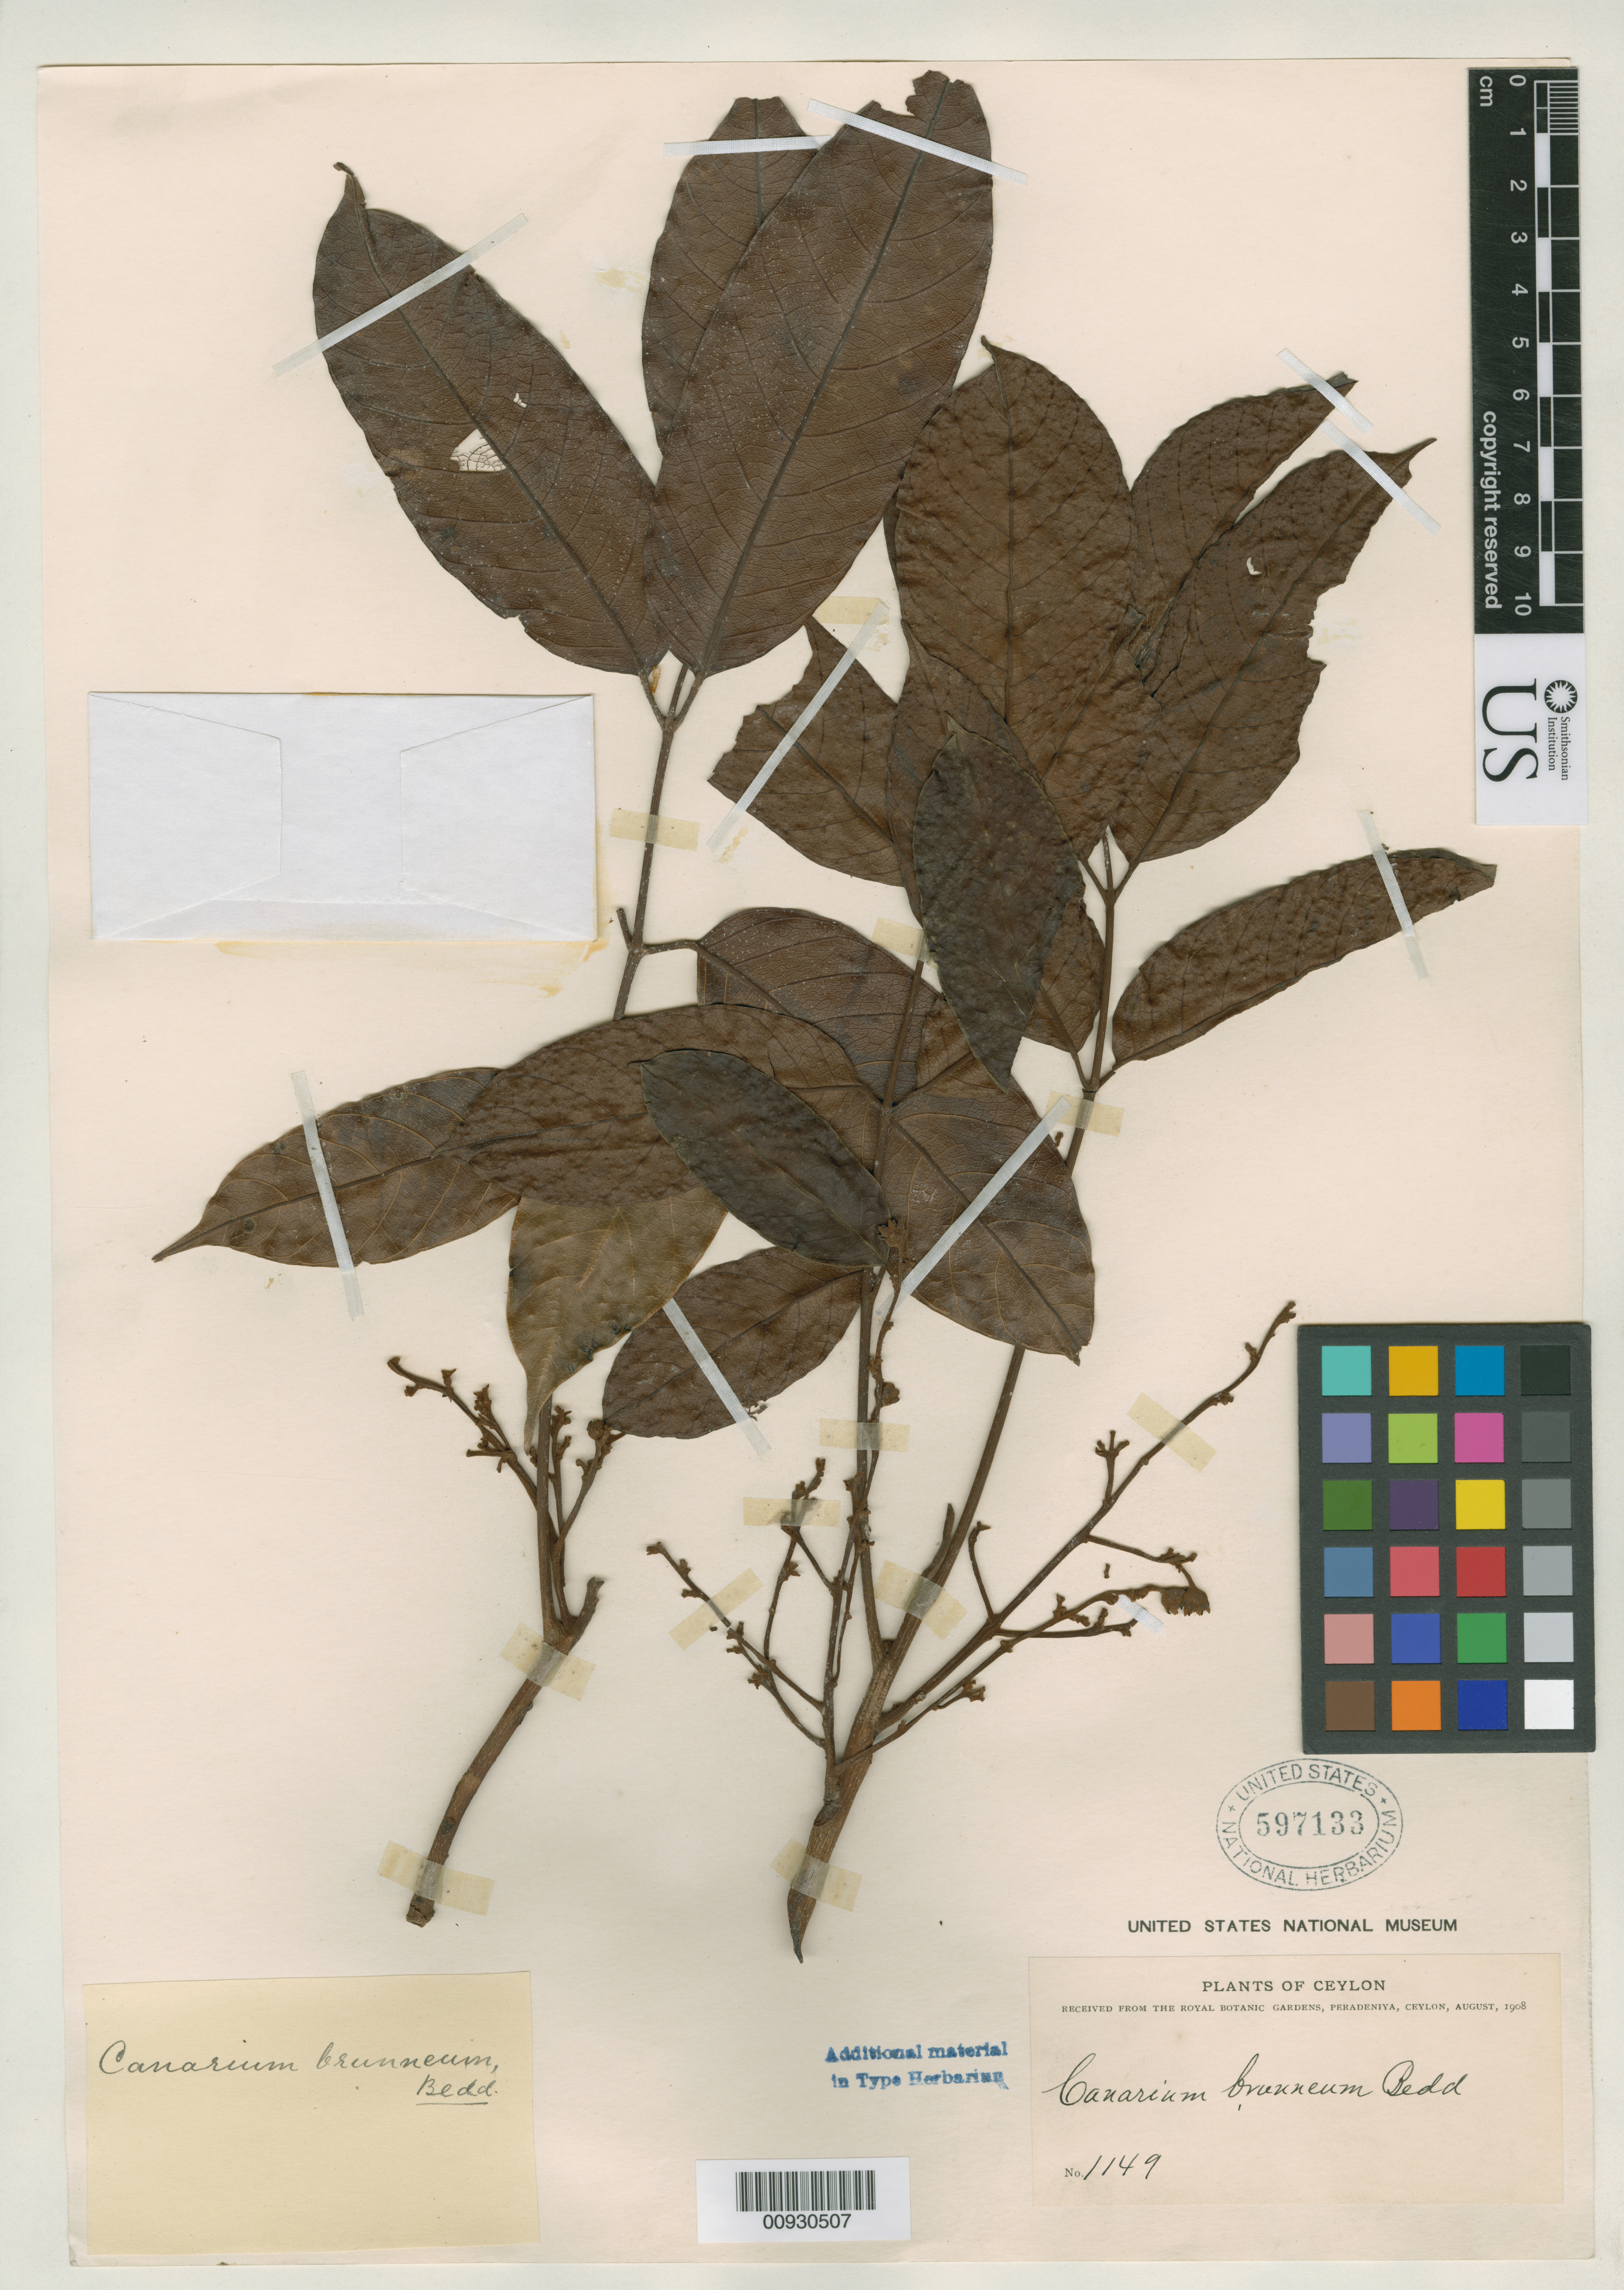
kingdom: Plantae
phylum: Tracheophyta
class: Magnoliopsida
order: Sapindales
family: Burseraceae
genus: Scutinanthe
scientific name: Scutinanthe brunnea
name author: Thwaites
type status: Isotype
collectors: G. H. K. Thwaites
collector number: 1149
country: Sri Lanka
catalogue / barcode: US 597133